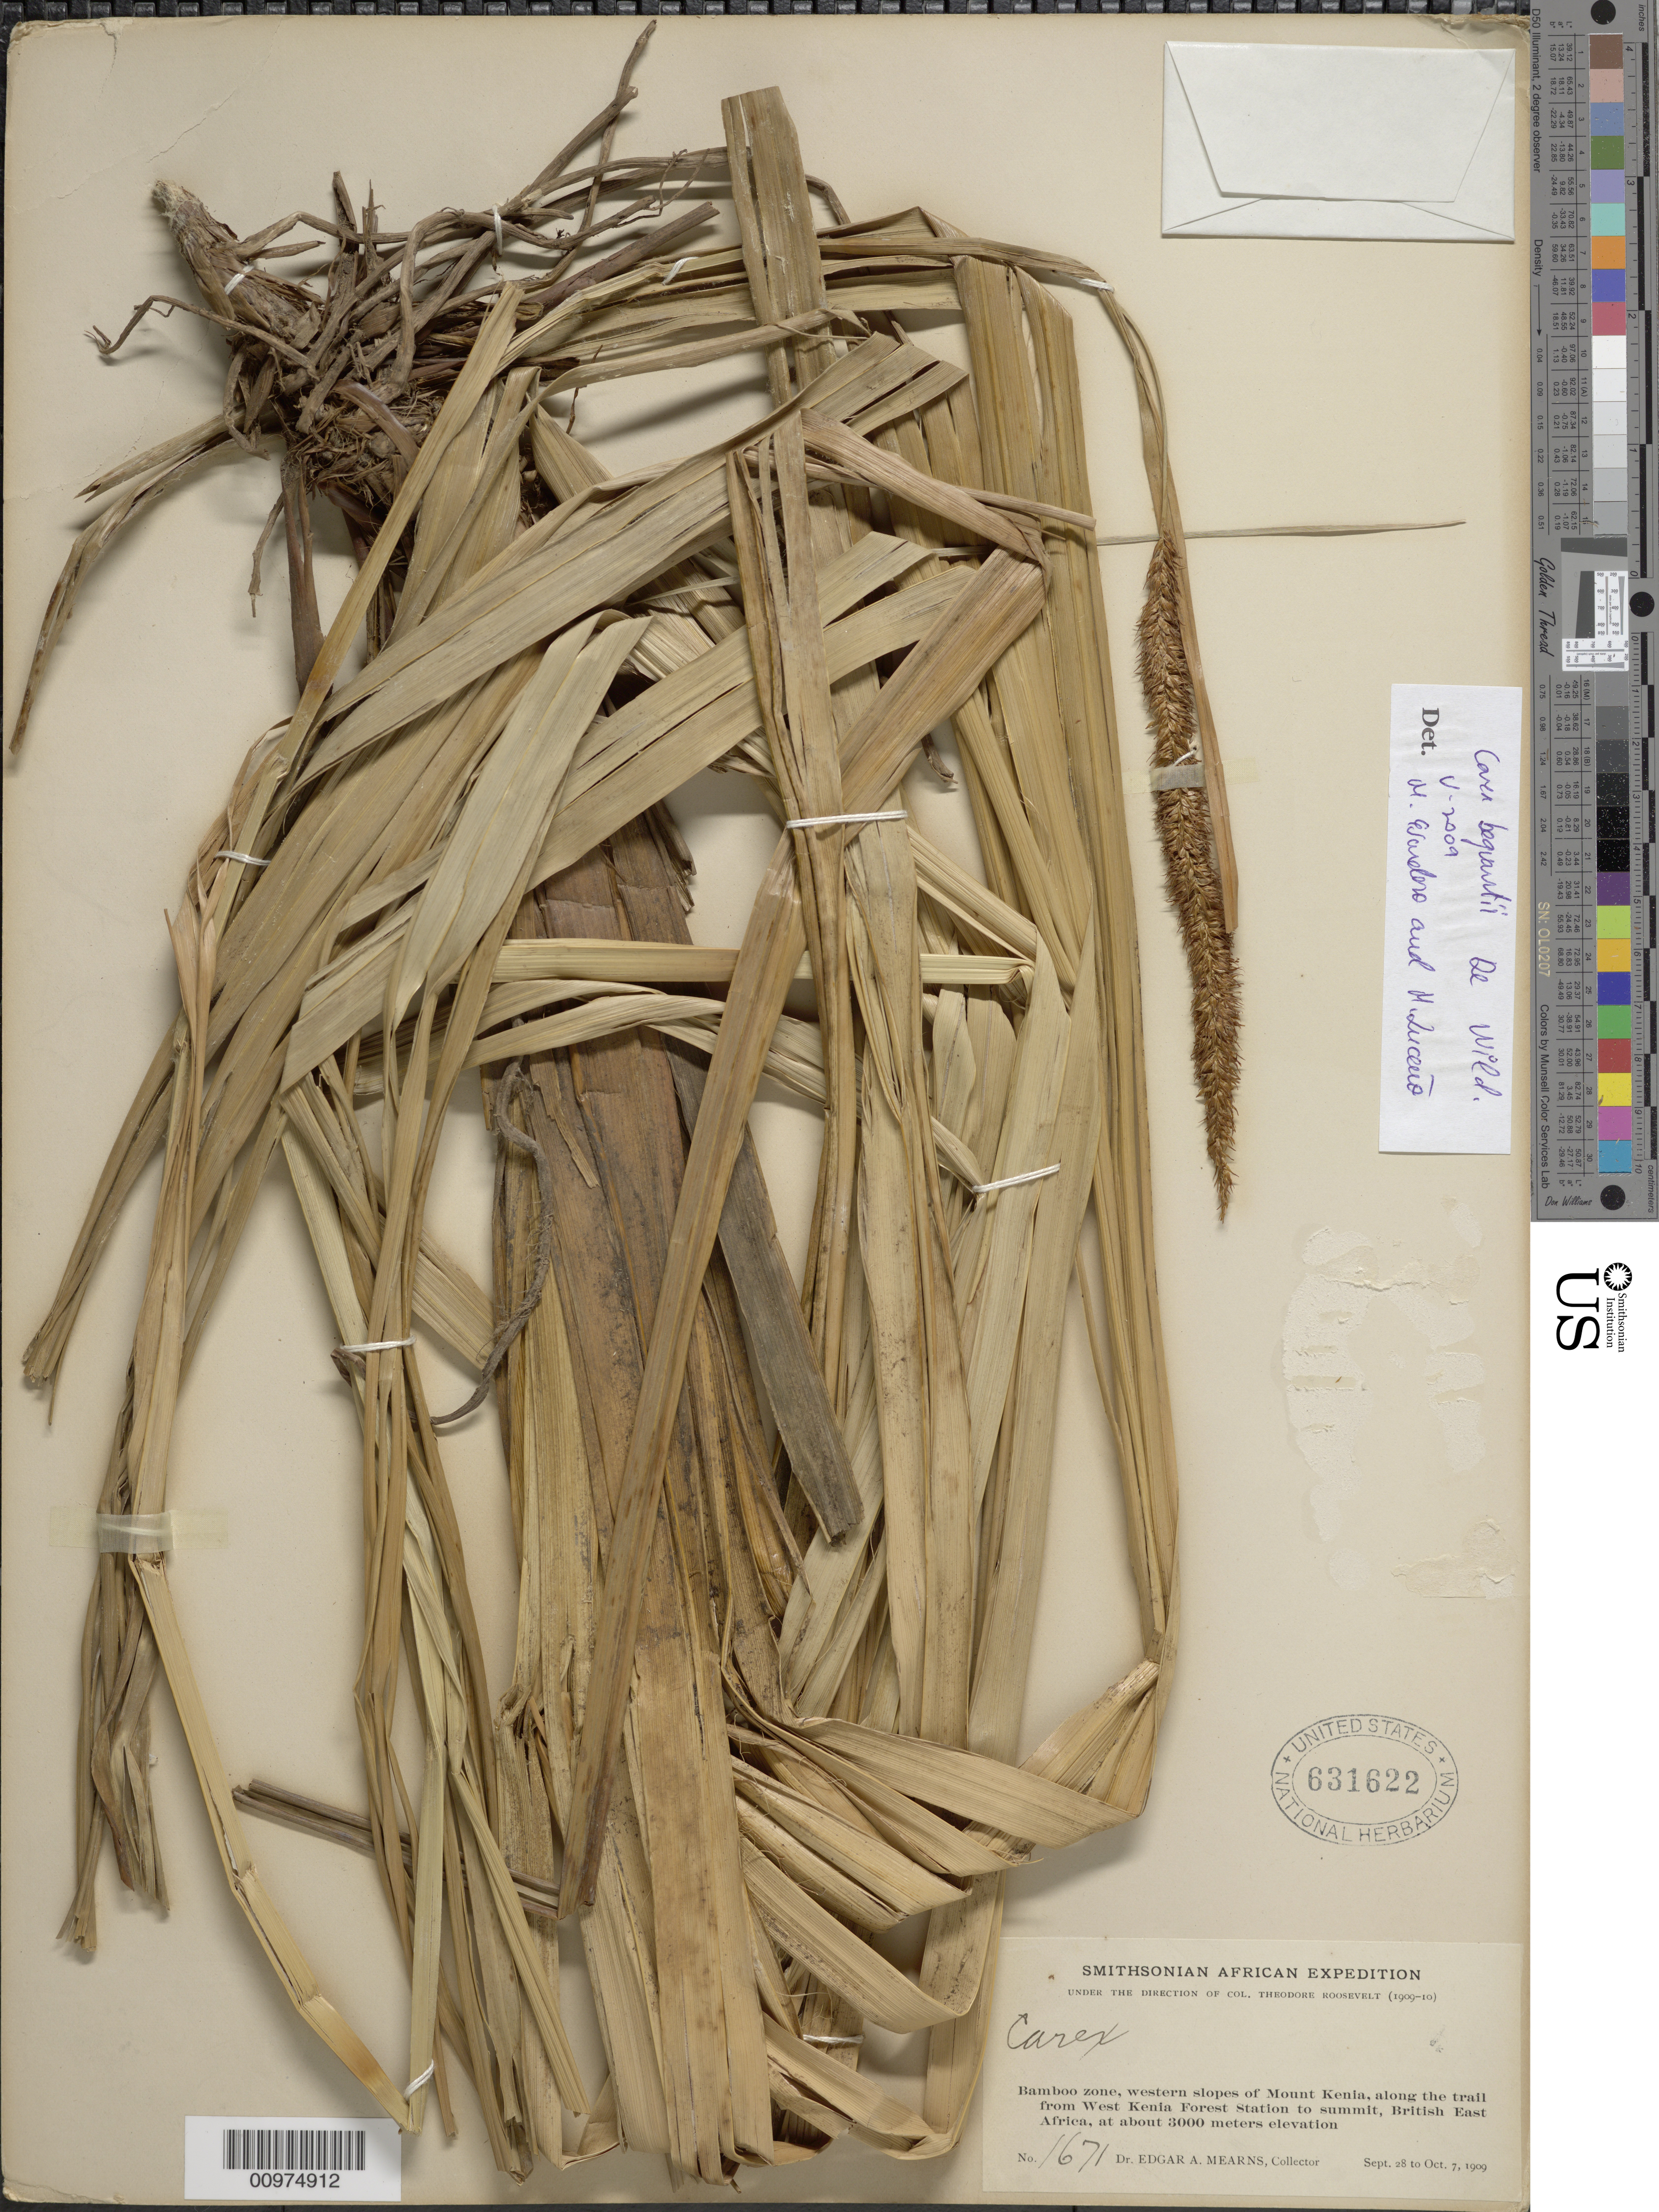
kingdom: Plantae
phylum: Tracheophyta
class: Liliopsida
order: Poales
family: Cyperaceae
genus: Carex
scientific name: Carex bequaertii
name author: De Wild.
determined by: Escudero, M.; Luceño, M.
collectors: E. A. Mearns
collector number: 1671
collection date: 1909-09-28/1909-10-07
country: Kenya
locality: Bamboo zone, western slopes of Mount Kenia, along the trail from West Kenia Forest Station to summit, British East Africa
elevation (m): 3000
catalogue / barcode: US 631622